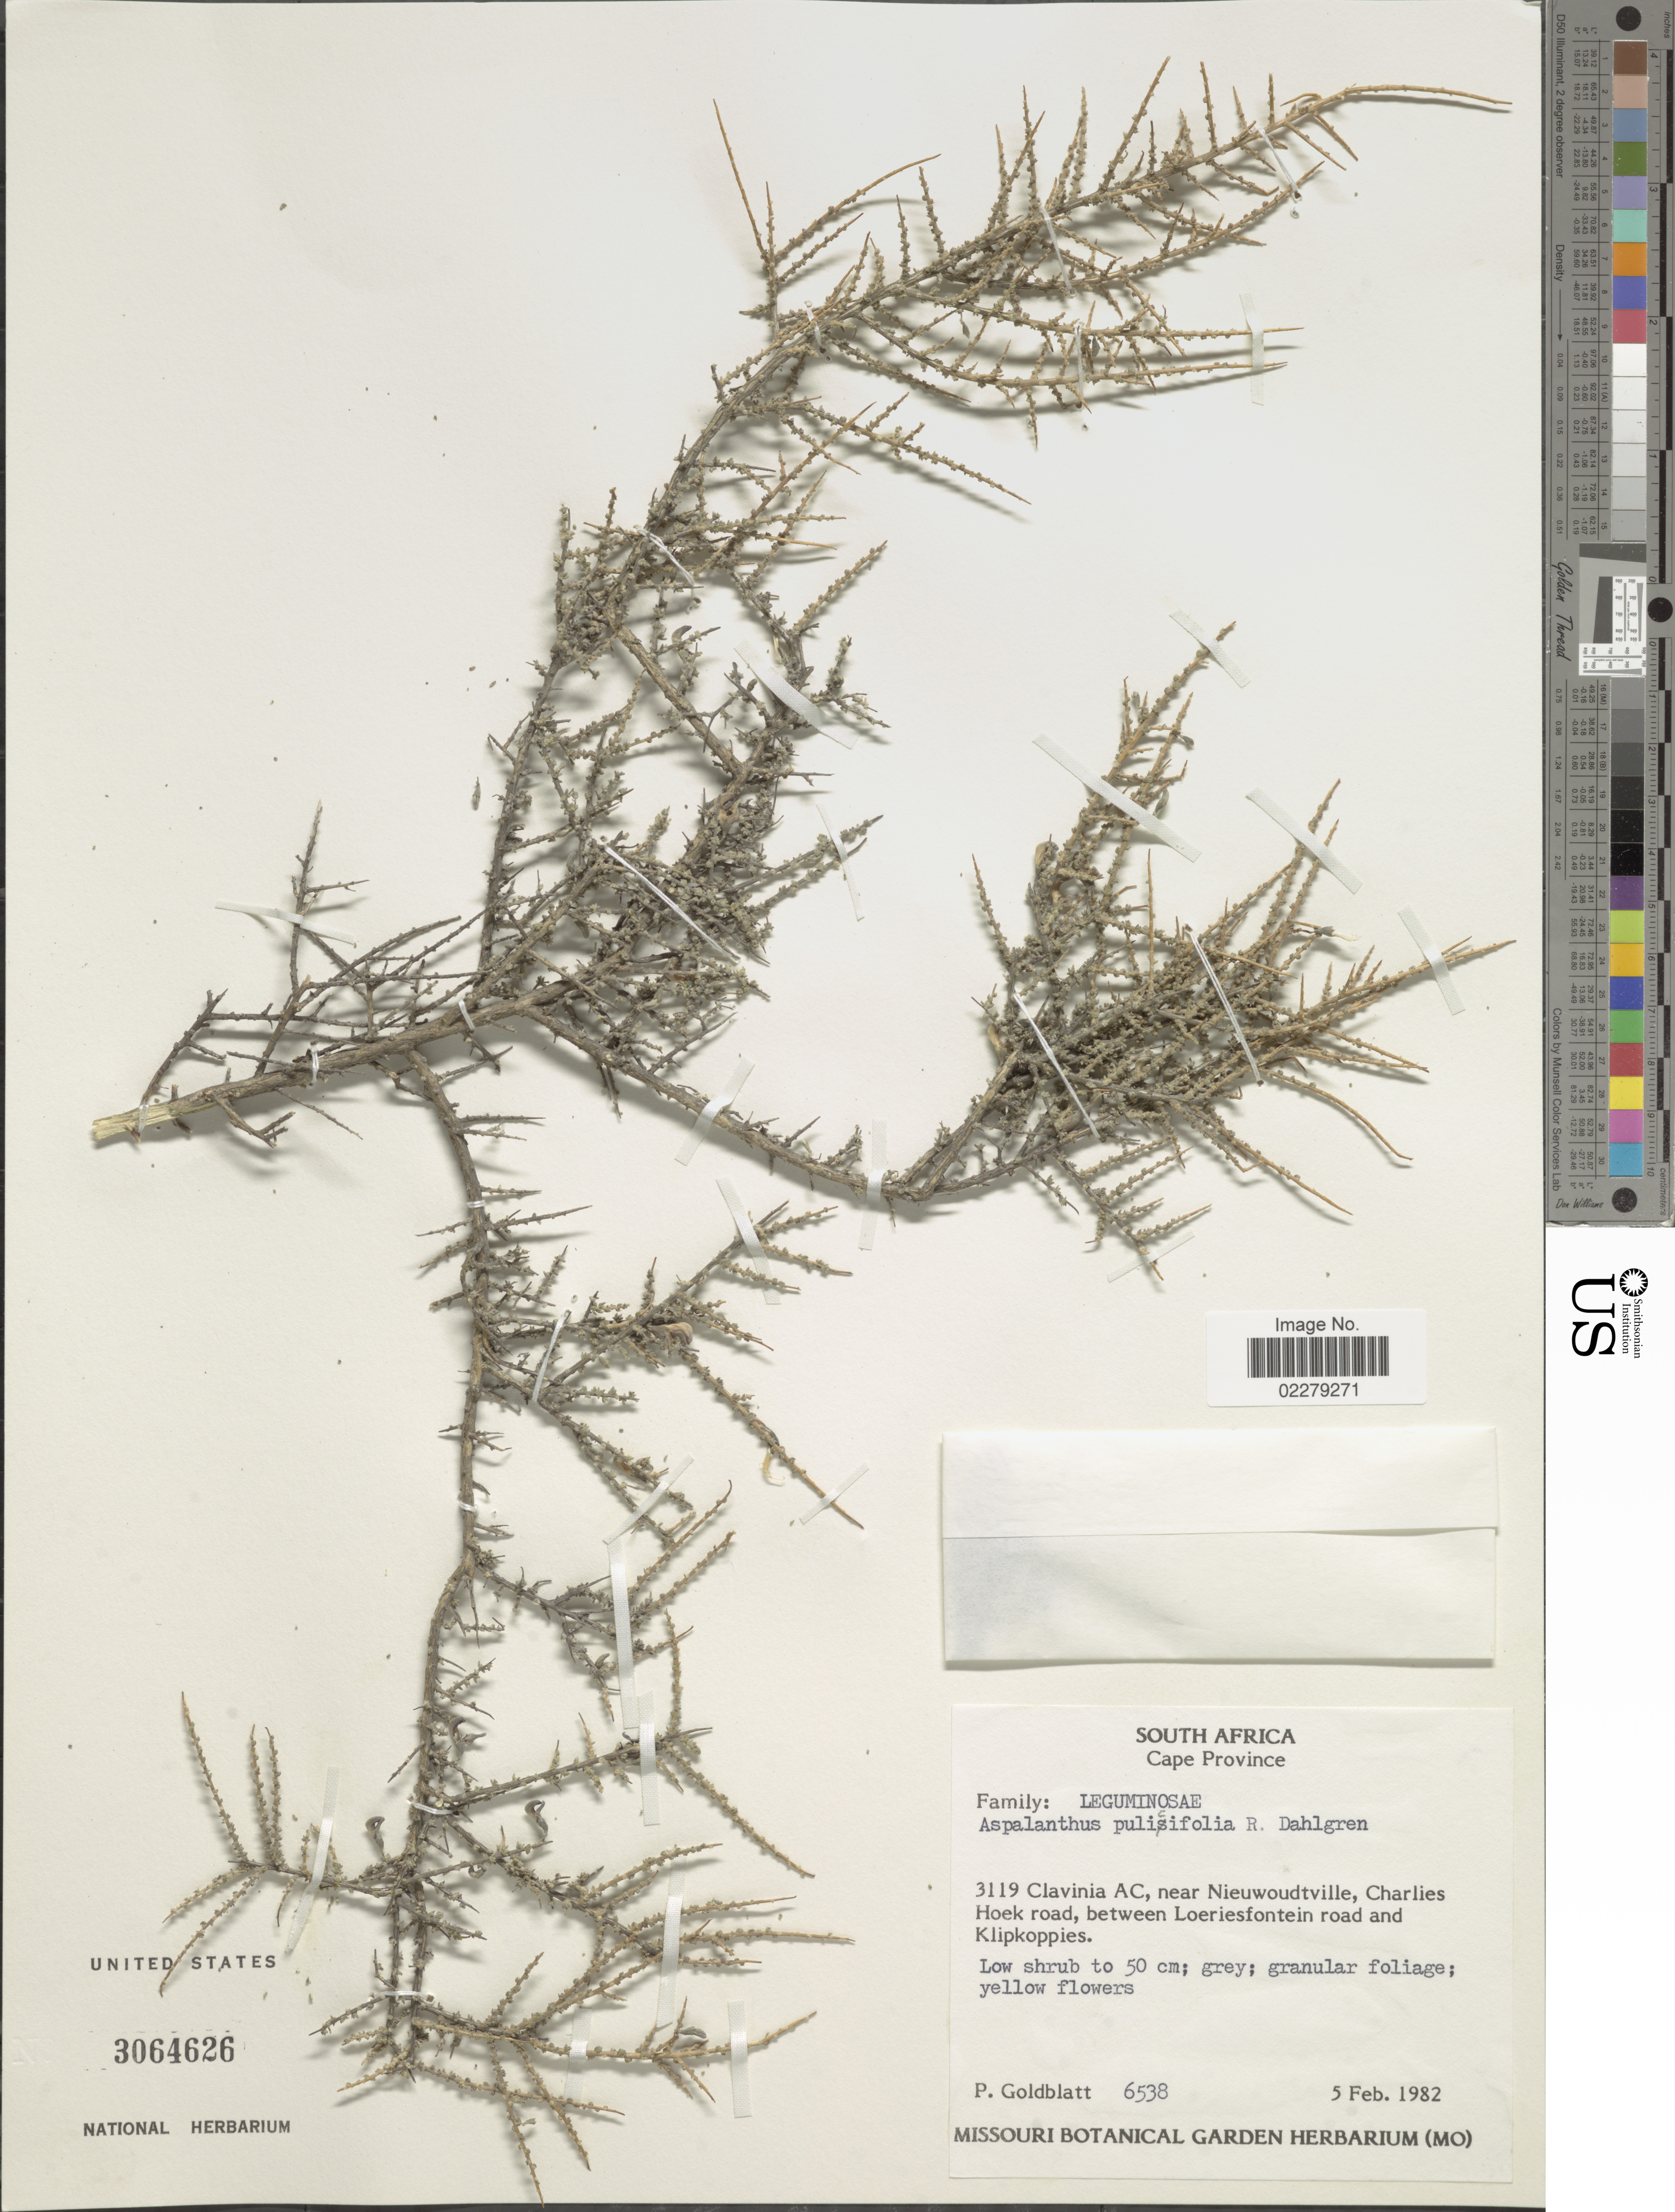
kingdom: Plantae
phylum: Tracheophyta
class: Magnoliopsida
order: Fabales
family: Fabaceae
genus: Aspalathus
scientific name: Aspalathus pulicifolia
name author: R. Dahlgren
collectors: P. Goldblatt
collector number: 6538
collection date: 1982-02-05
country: South Africa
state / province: Northern Cape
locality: Clavinia AC, near Nieuwoudtville, Charlies Hoek road, between loeriesfontein road and Klipkoppies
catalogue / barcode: US 3064626